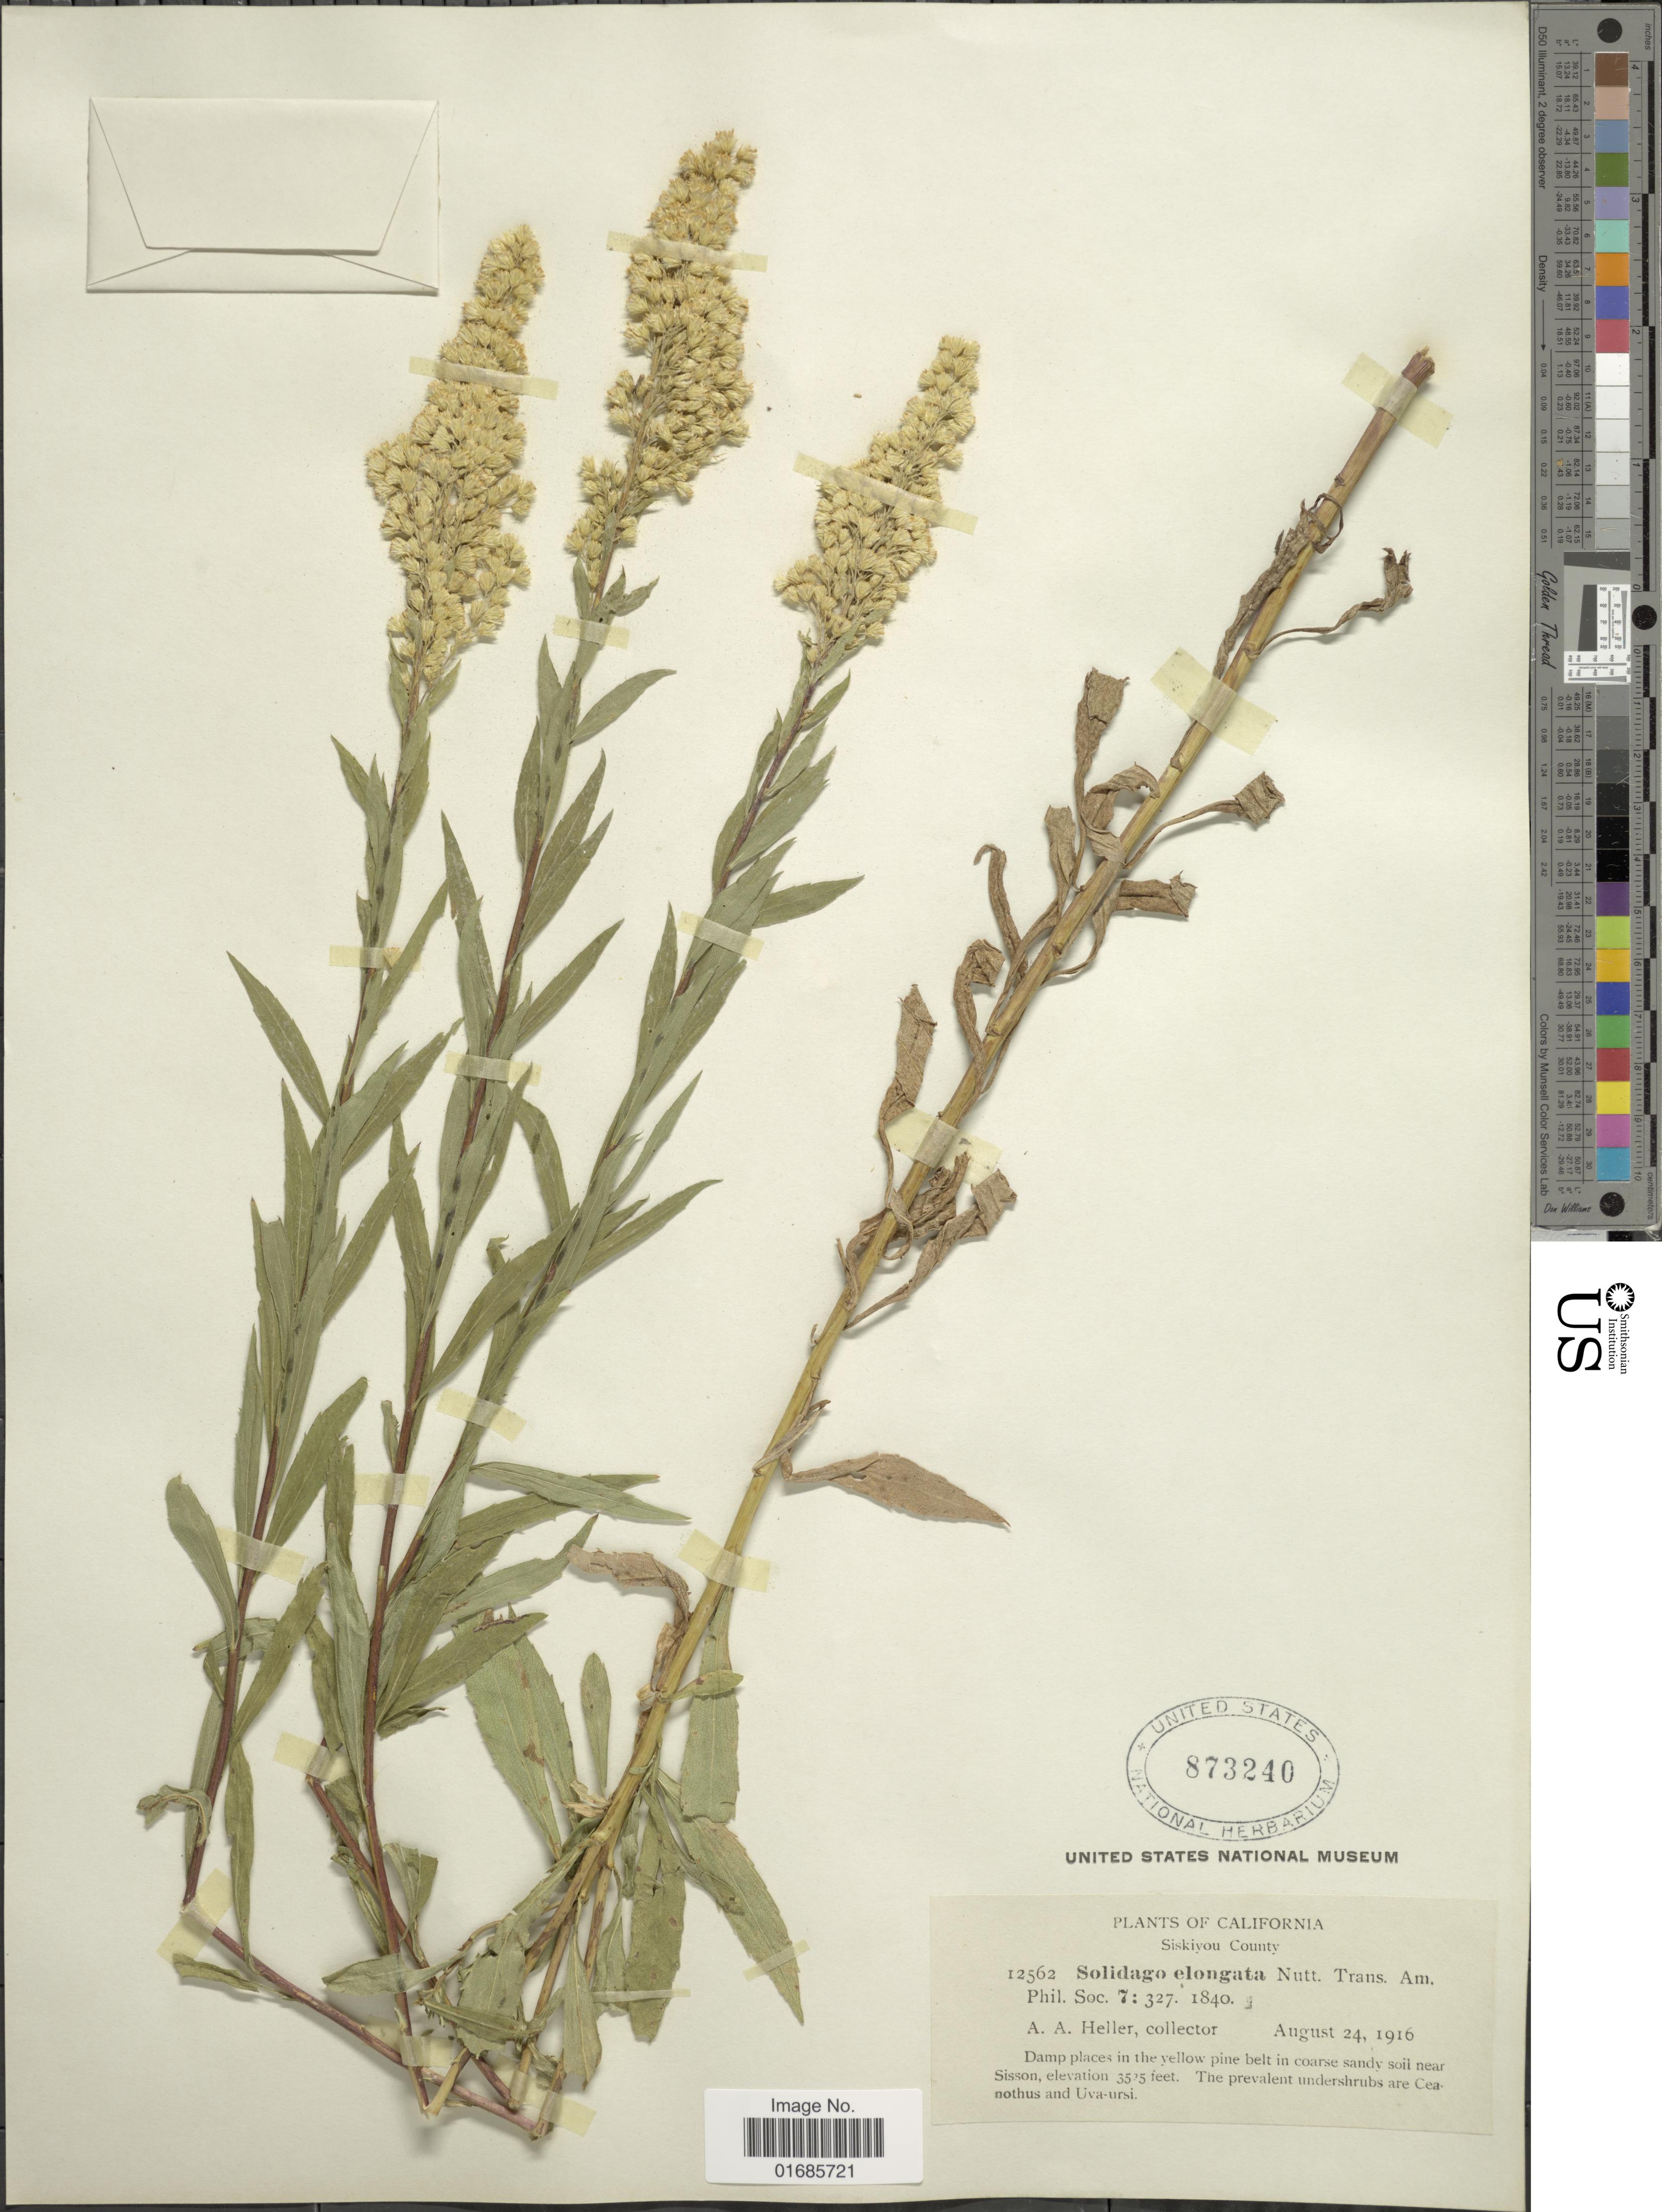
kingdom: Plantae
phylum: Tracheophyta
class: Magnoliopsida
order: Asterales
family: Asteraceae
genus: Solidago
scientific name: Solidago canadensis var. salebrosa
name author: (Piper) M.E. Jones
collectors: A. A. Heller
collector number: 12562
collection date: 1916-08-24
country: United States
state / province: California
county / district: Siskiyou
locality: Siskiyou County, near Sisson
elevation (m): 1074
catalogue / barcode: US 873240